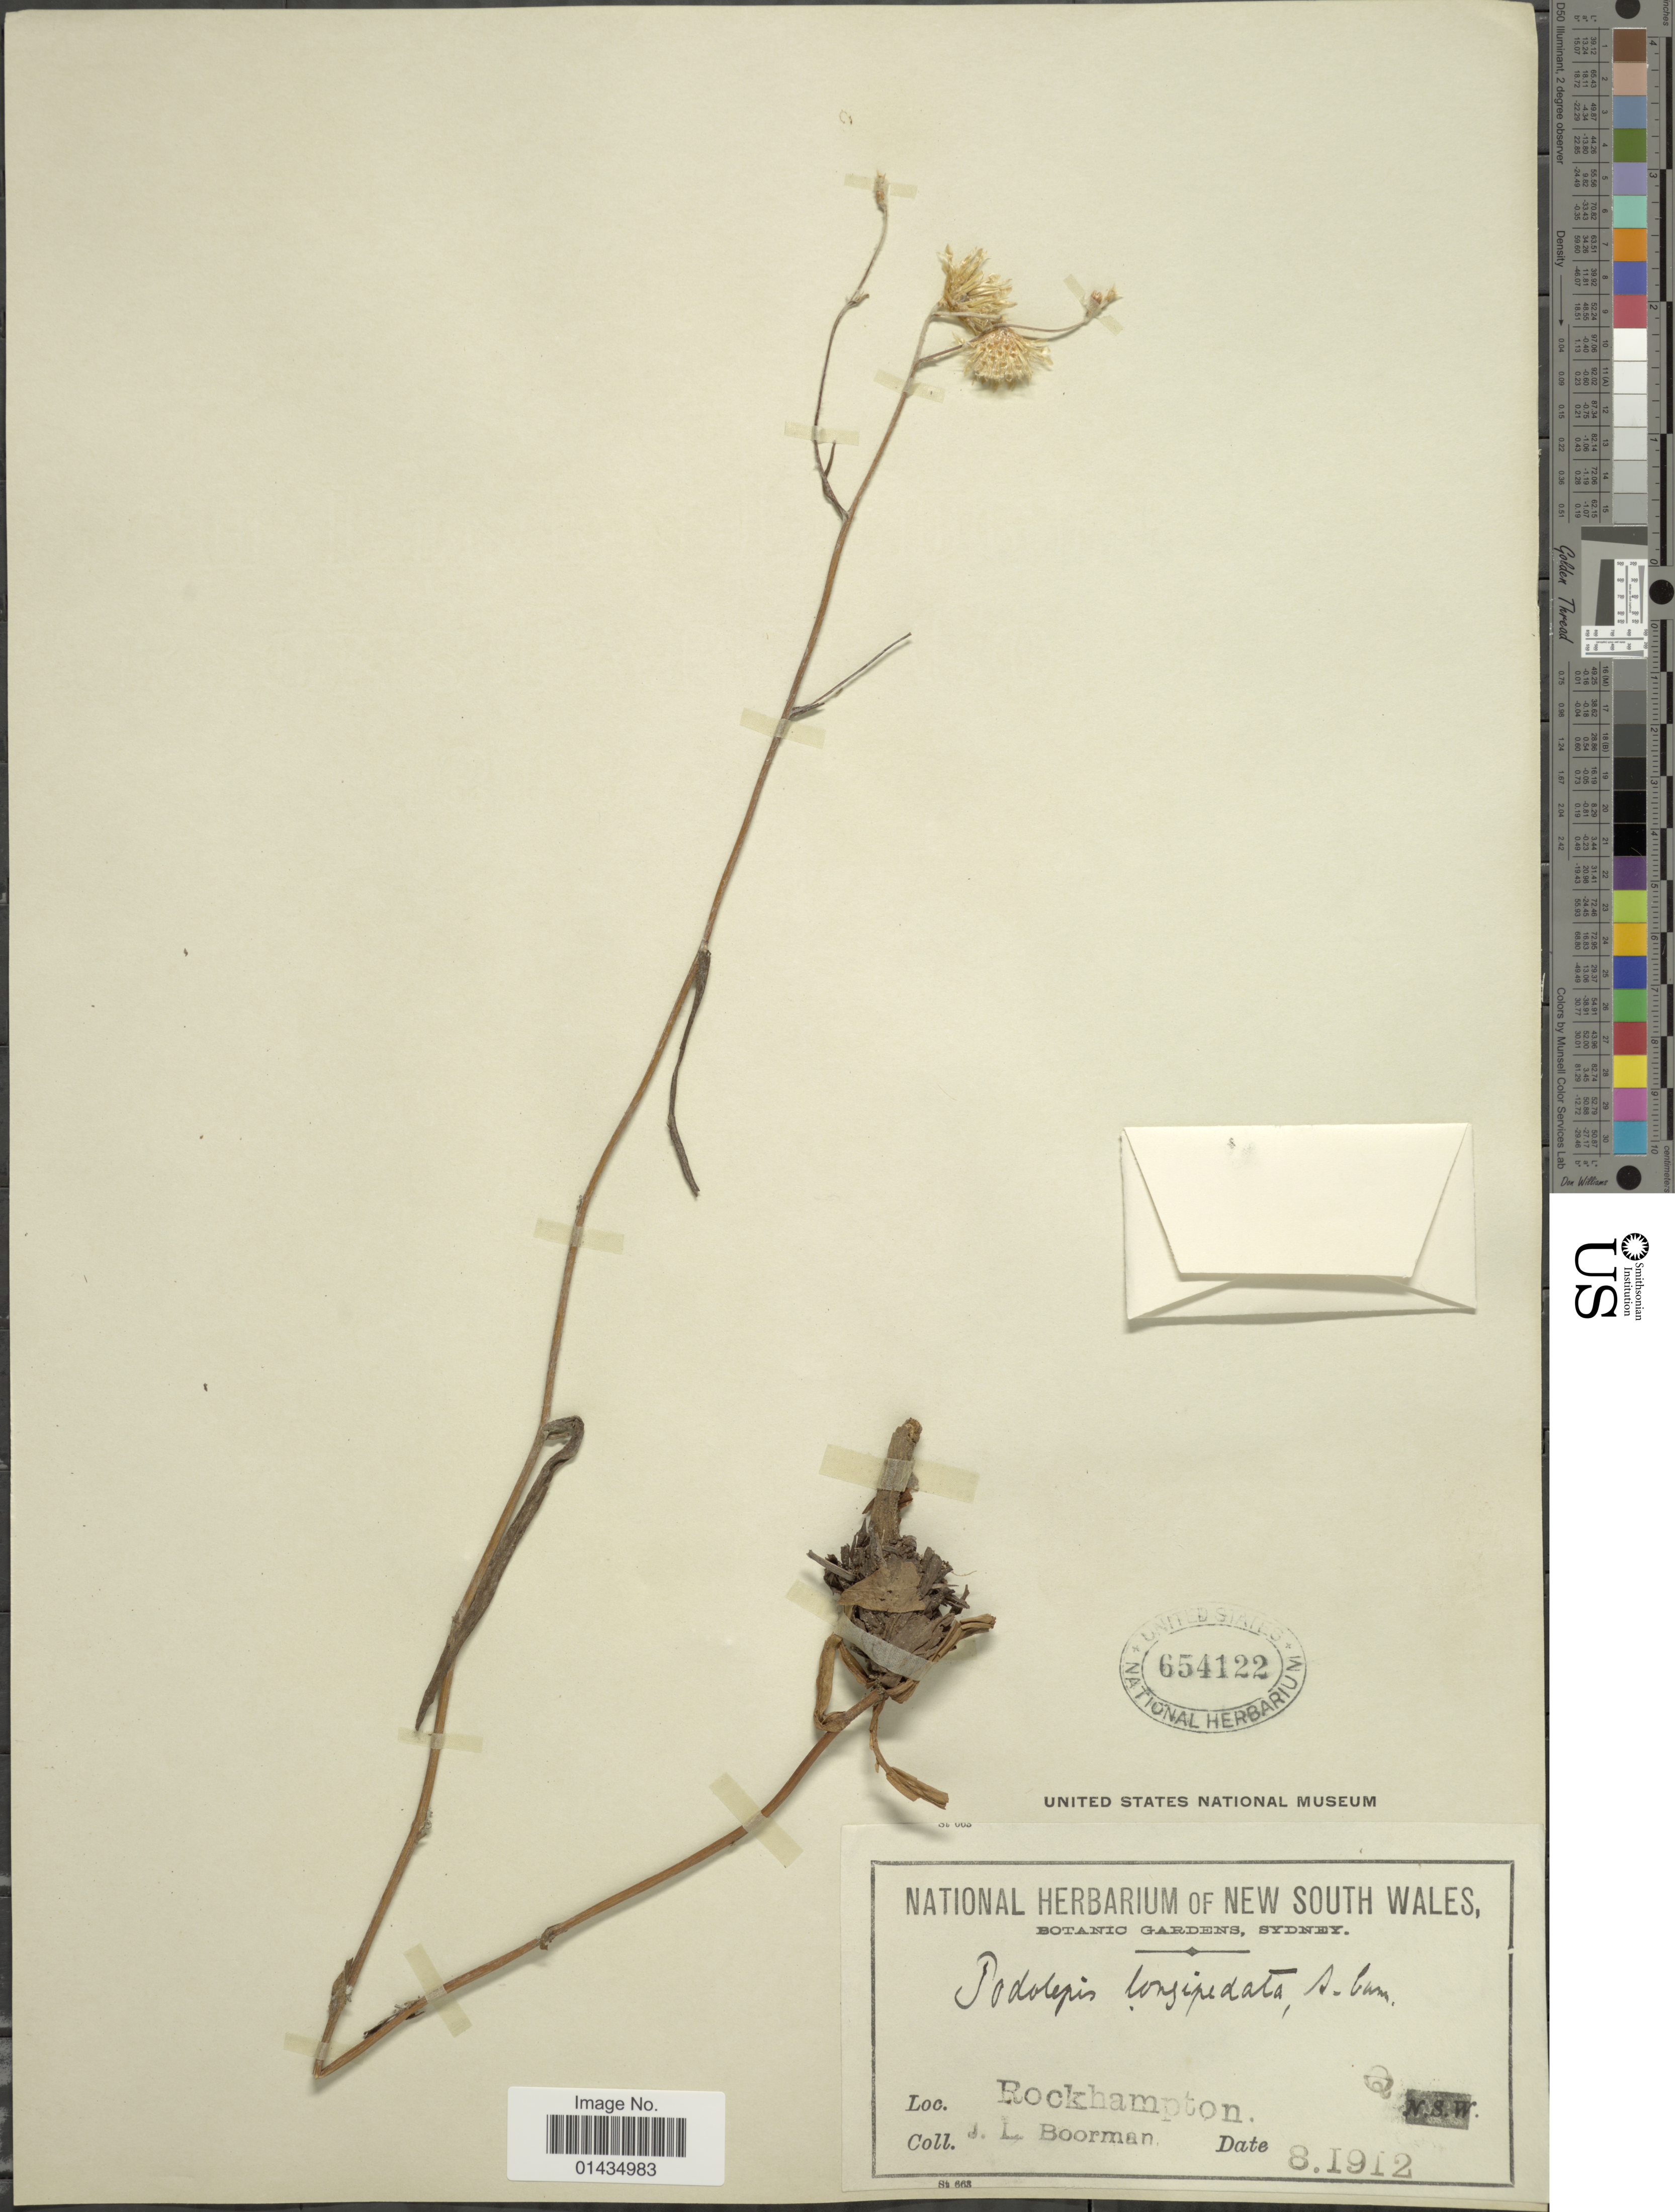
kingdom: Plantae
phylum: Tracheophyta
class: Magnoliopsida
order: Asterales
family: Asteraceae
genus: Podolepis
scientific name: Podolepis longipedata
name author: A. Cunn. ex DC.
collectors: J. Boorman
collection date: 1912-08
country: Australia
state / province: New South Wales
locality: Rockhampton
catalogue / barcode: US 654122